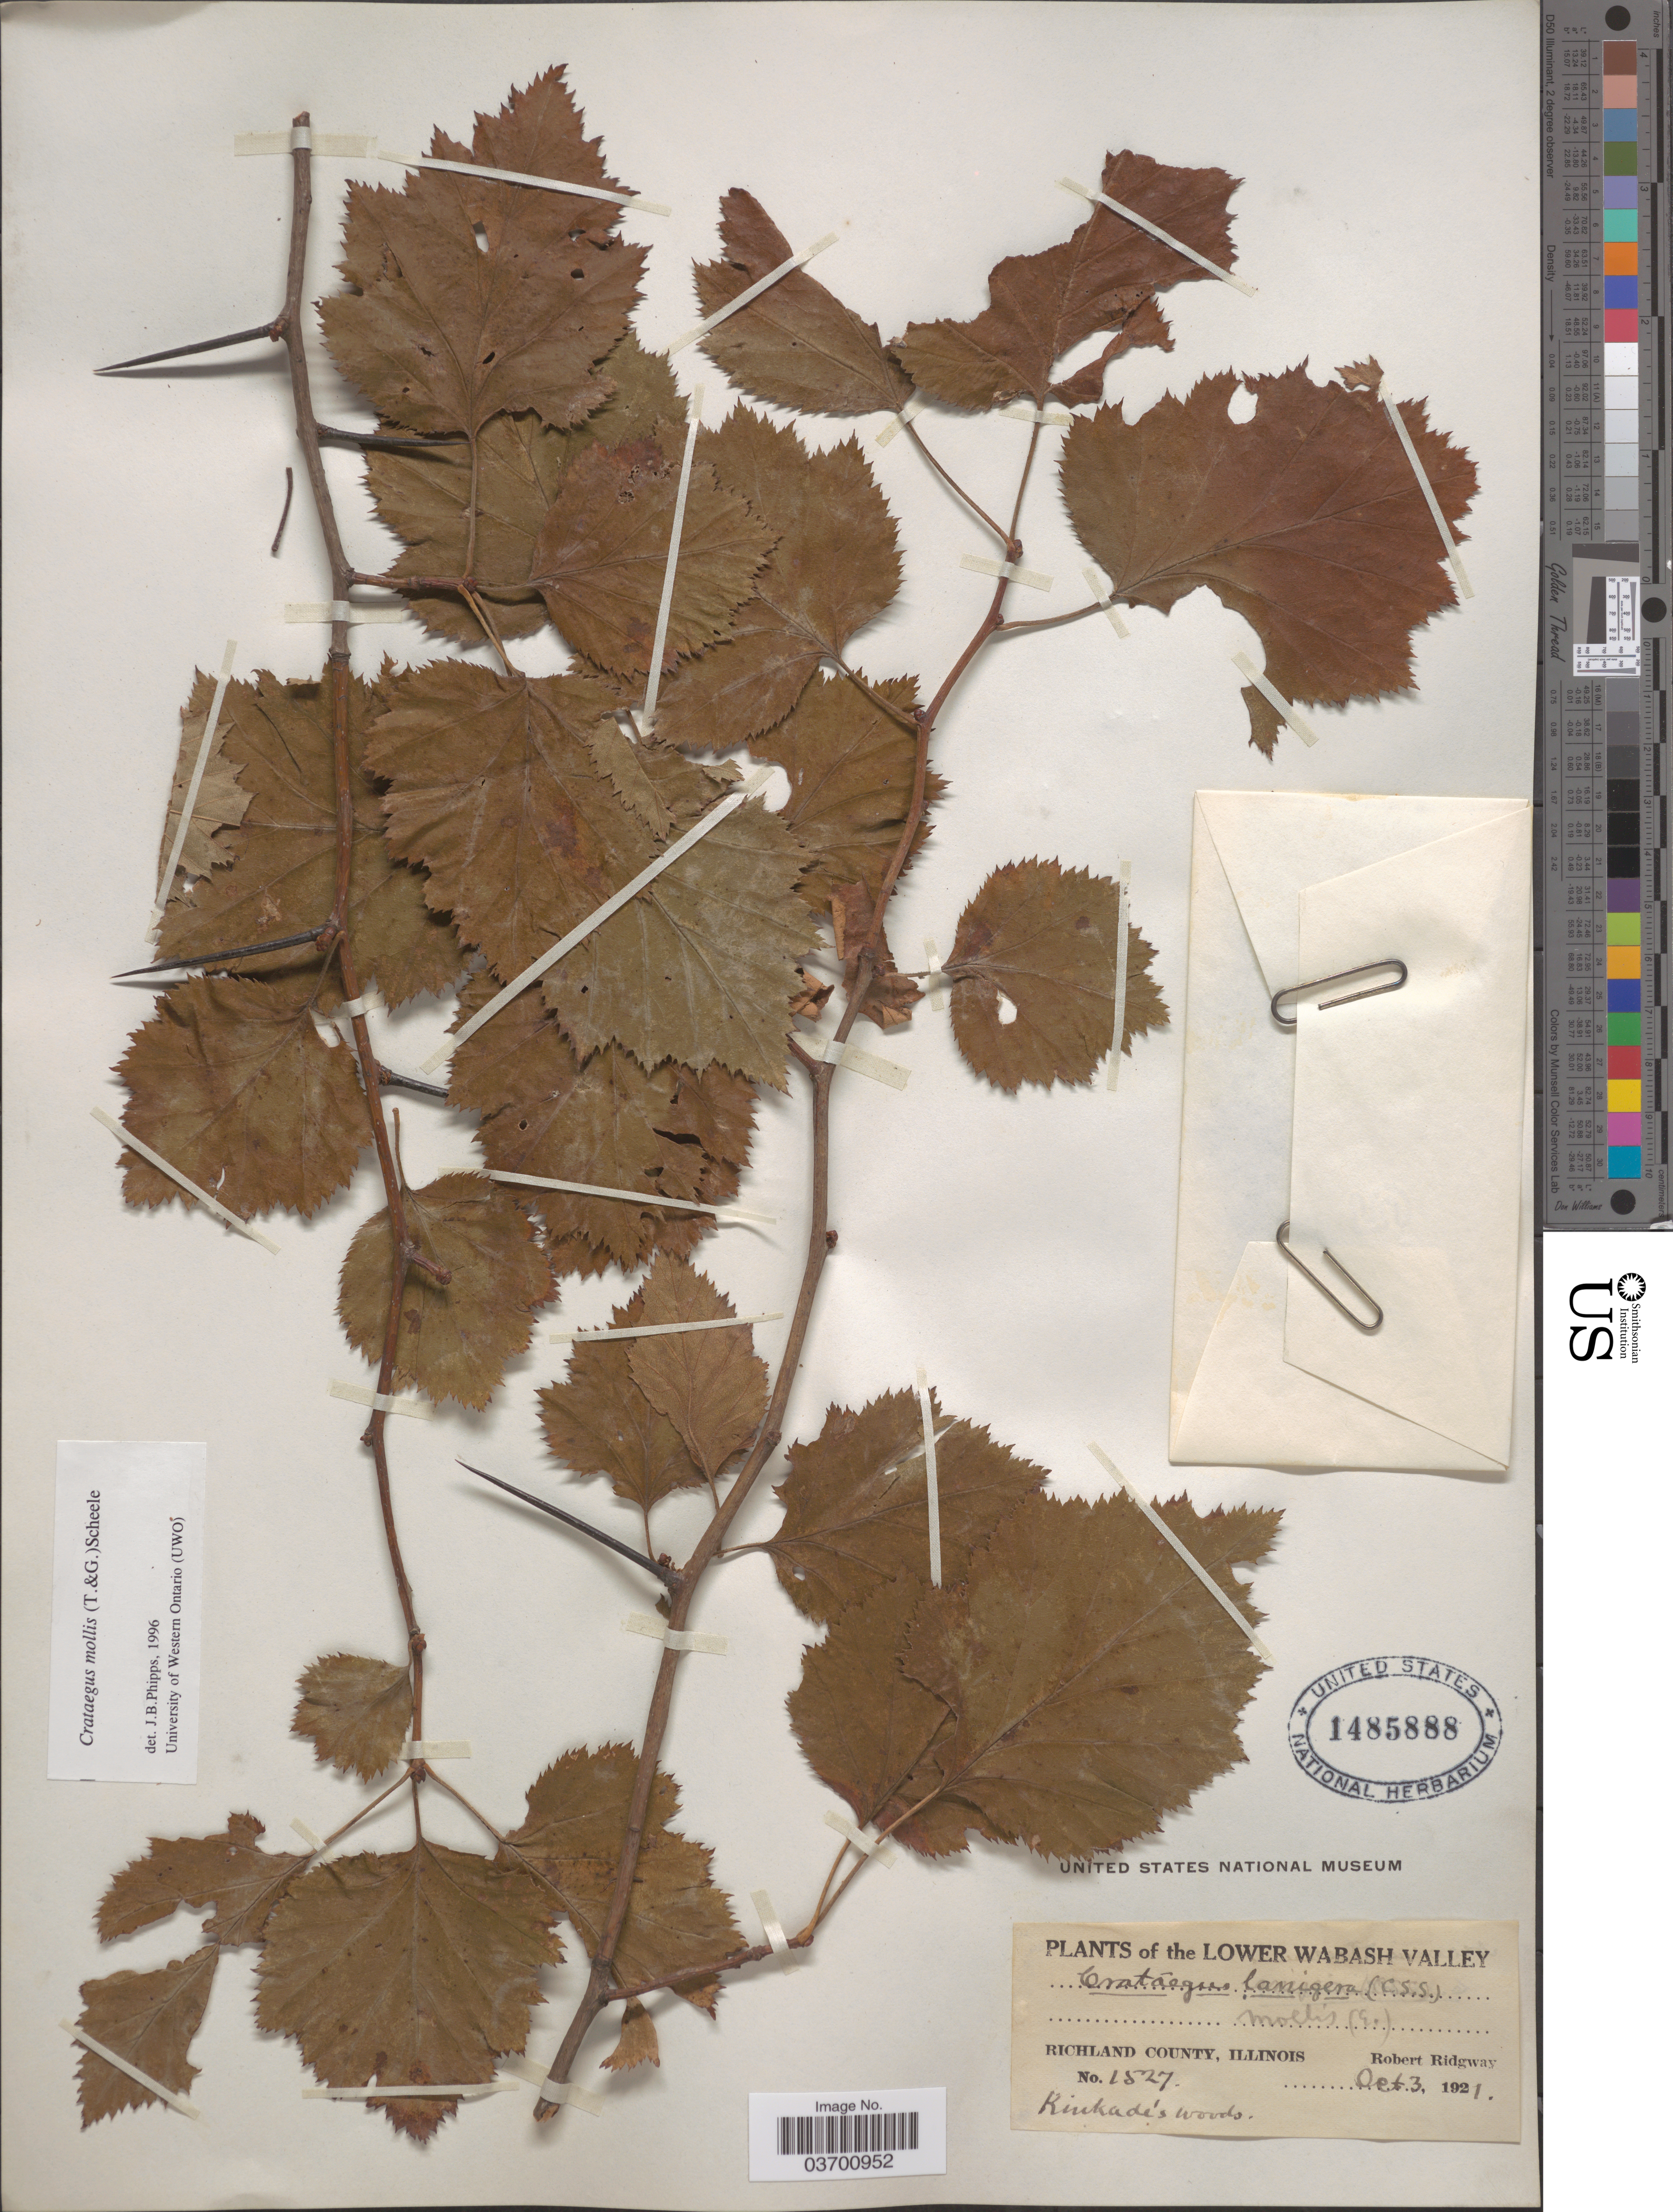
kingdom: Plantae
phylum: Tracheophyta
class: Magnoliopsida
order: Rosales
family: Rosaceae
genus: Crataegus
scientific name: Crataegus mollis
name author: (Torr. & A. Gray) Scheele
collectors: R. Ridgway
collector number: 1527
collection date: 1921-10-03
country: United States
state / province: Illinois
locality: Lower Wabash Valley. Richland County.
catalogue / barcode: US 1485888